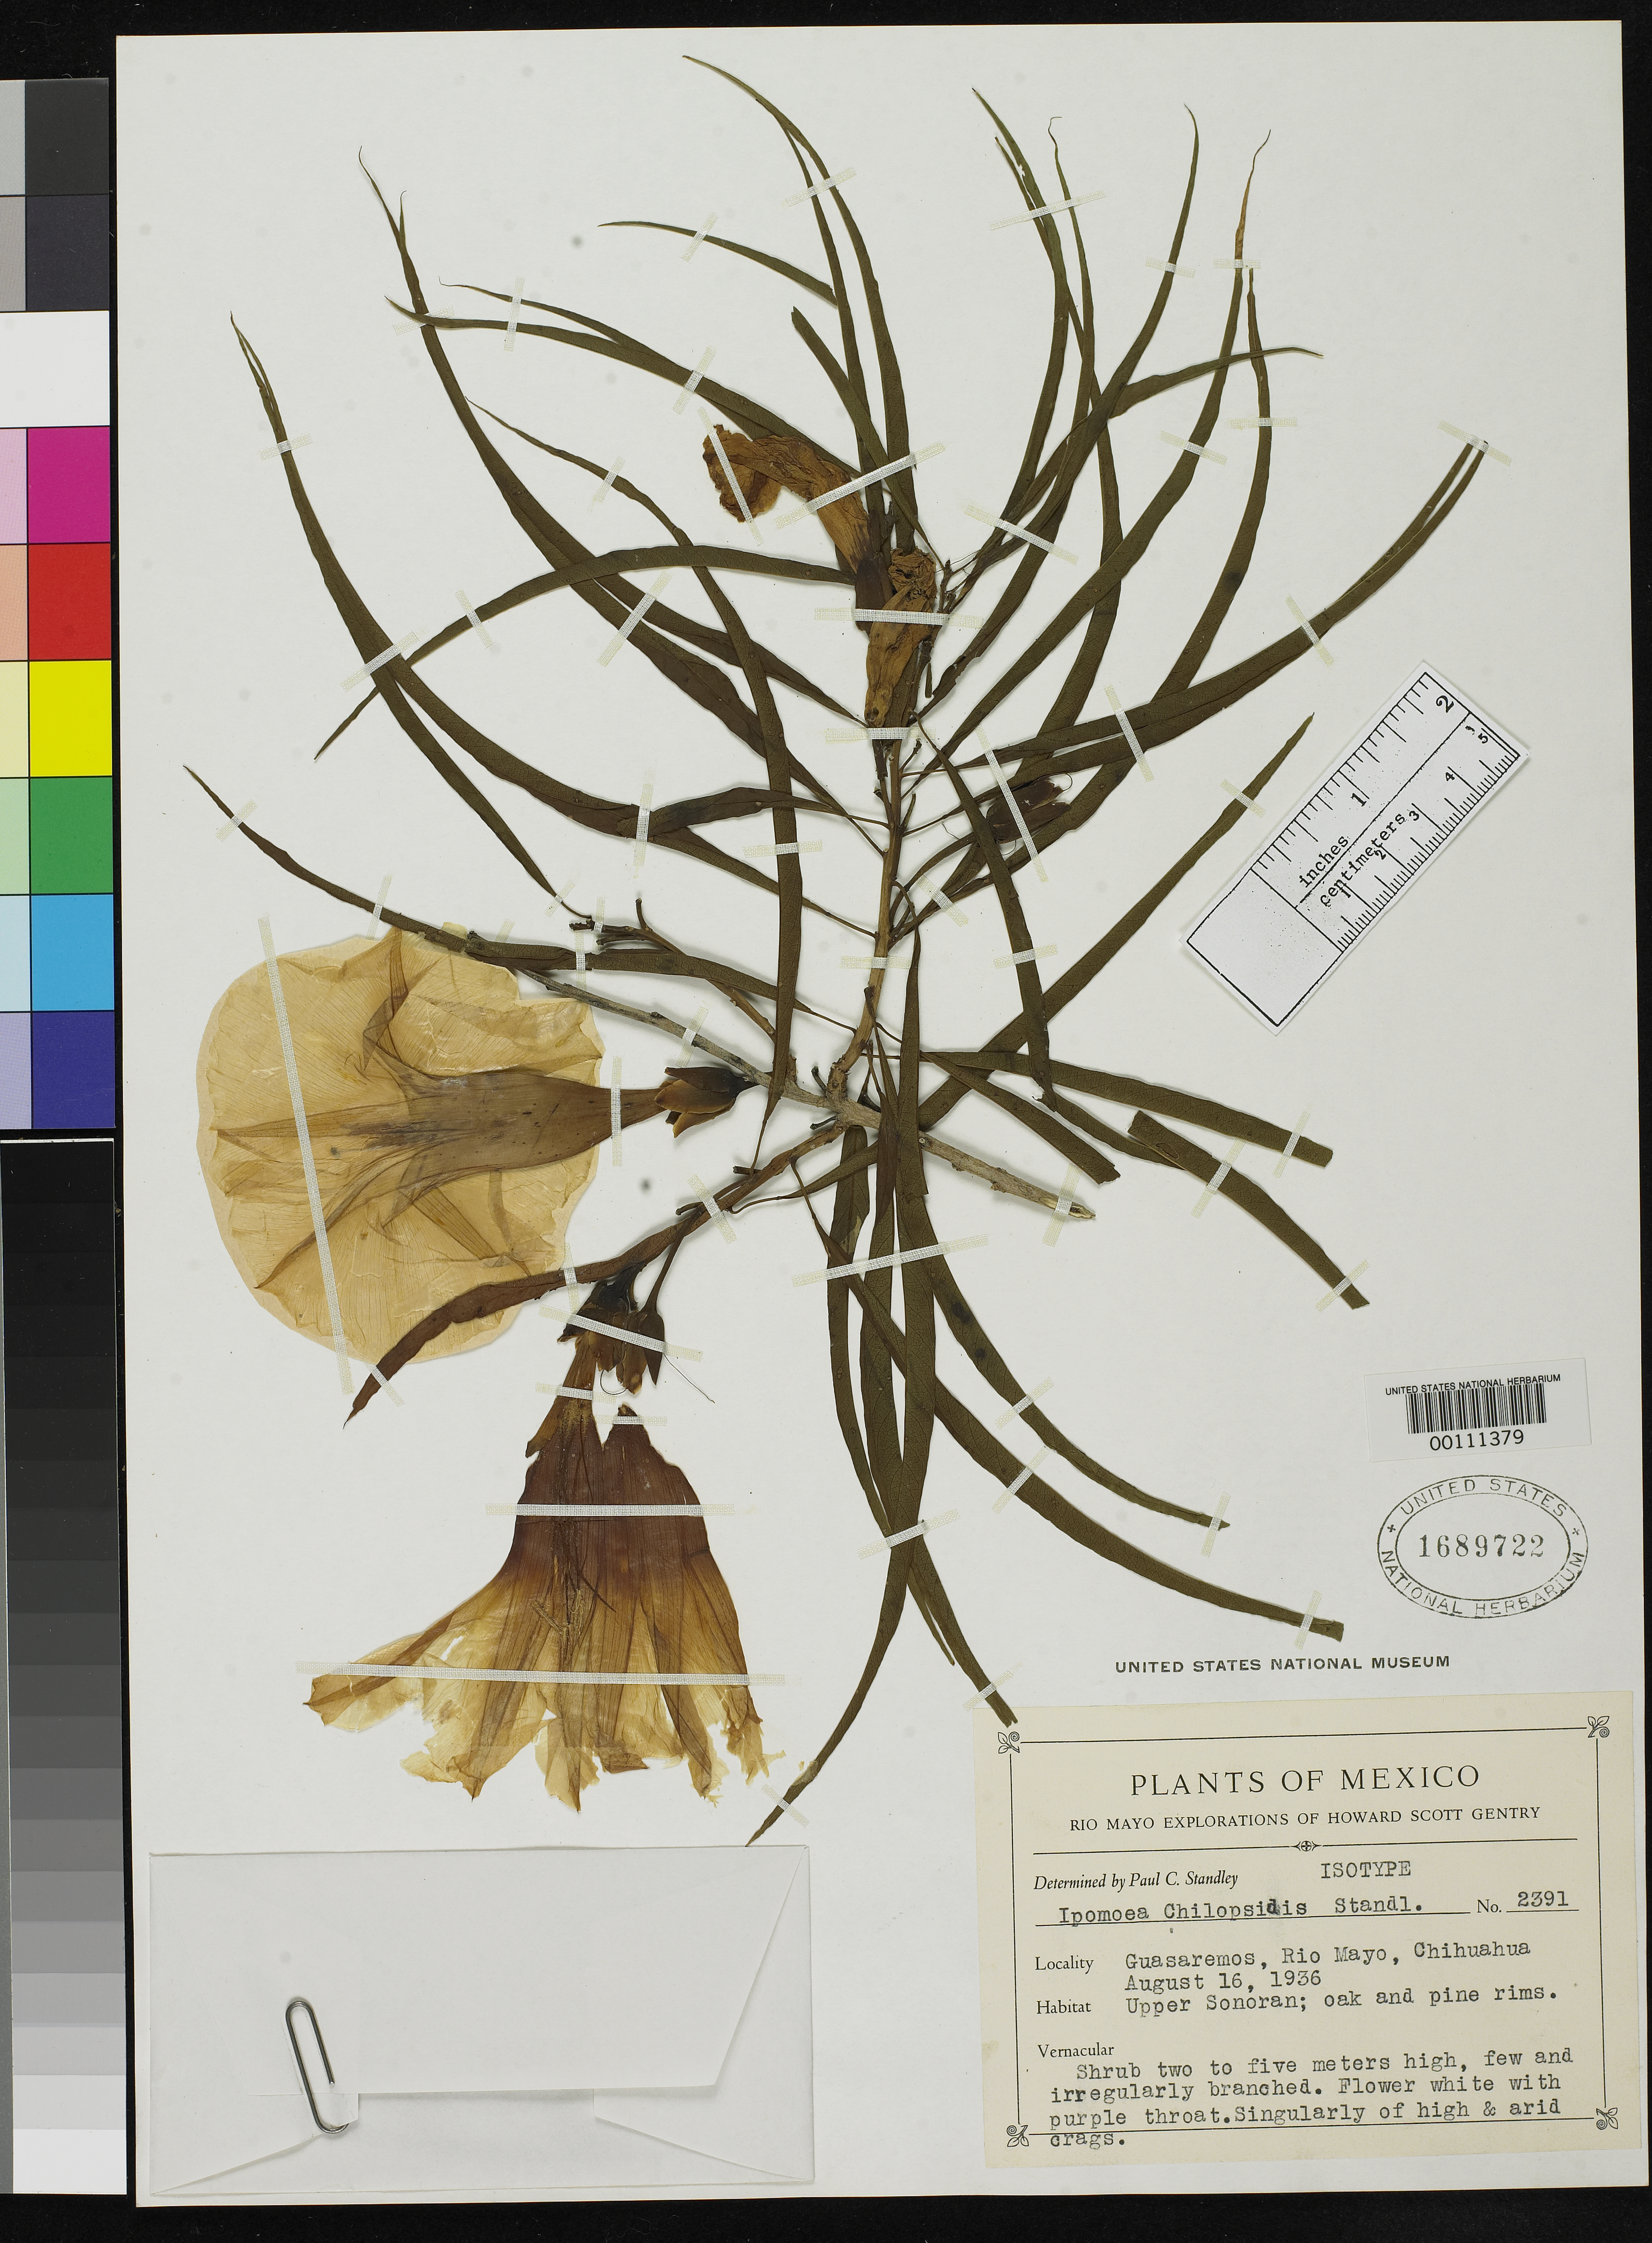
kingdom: Plantae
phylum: Tracheophyta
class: Magnoliopsida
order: Solanales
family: Convolvulaceae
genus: Ipomoea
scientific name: Ipomoea chilopsidis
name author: Standl.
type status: Isotype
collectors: H. S. Gentry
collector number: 2391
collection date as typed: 16 Aug 1936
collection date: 1936-08-16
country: Mexico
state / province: Chihuahua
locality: Guasaremos, Rio Mayo.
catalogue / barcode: US 1689722